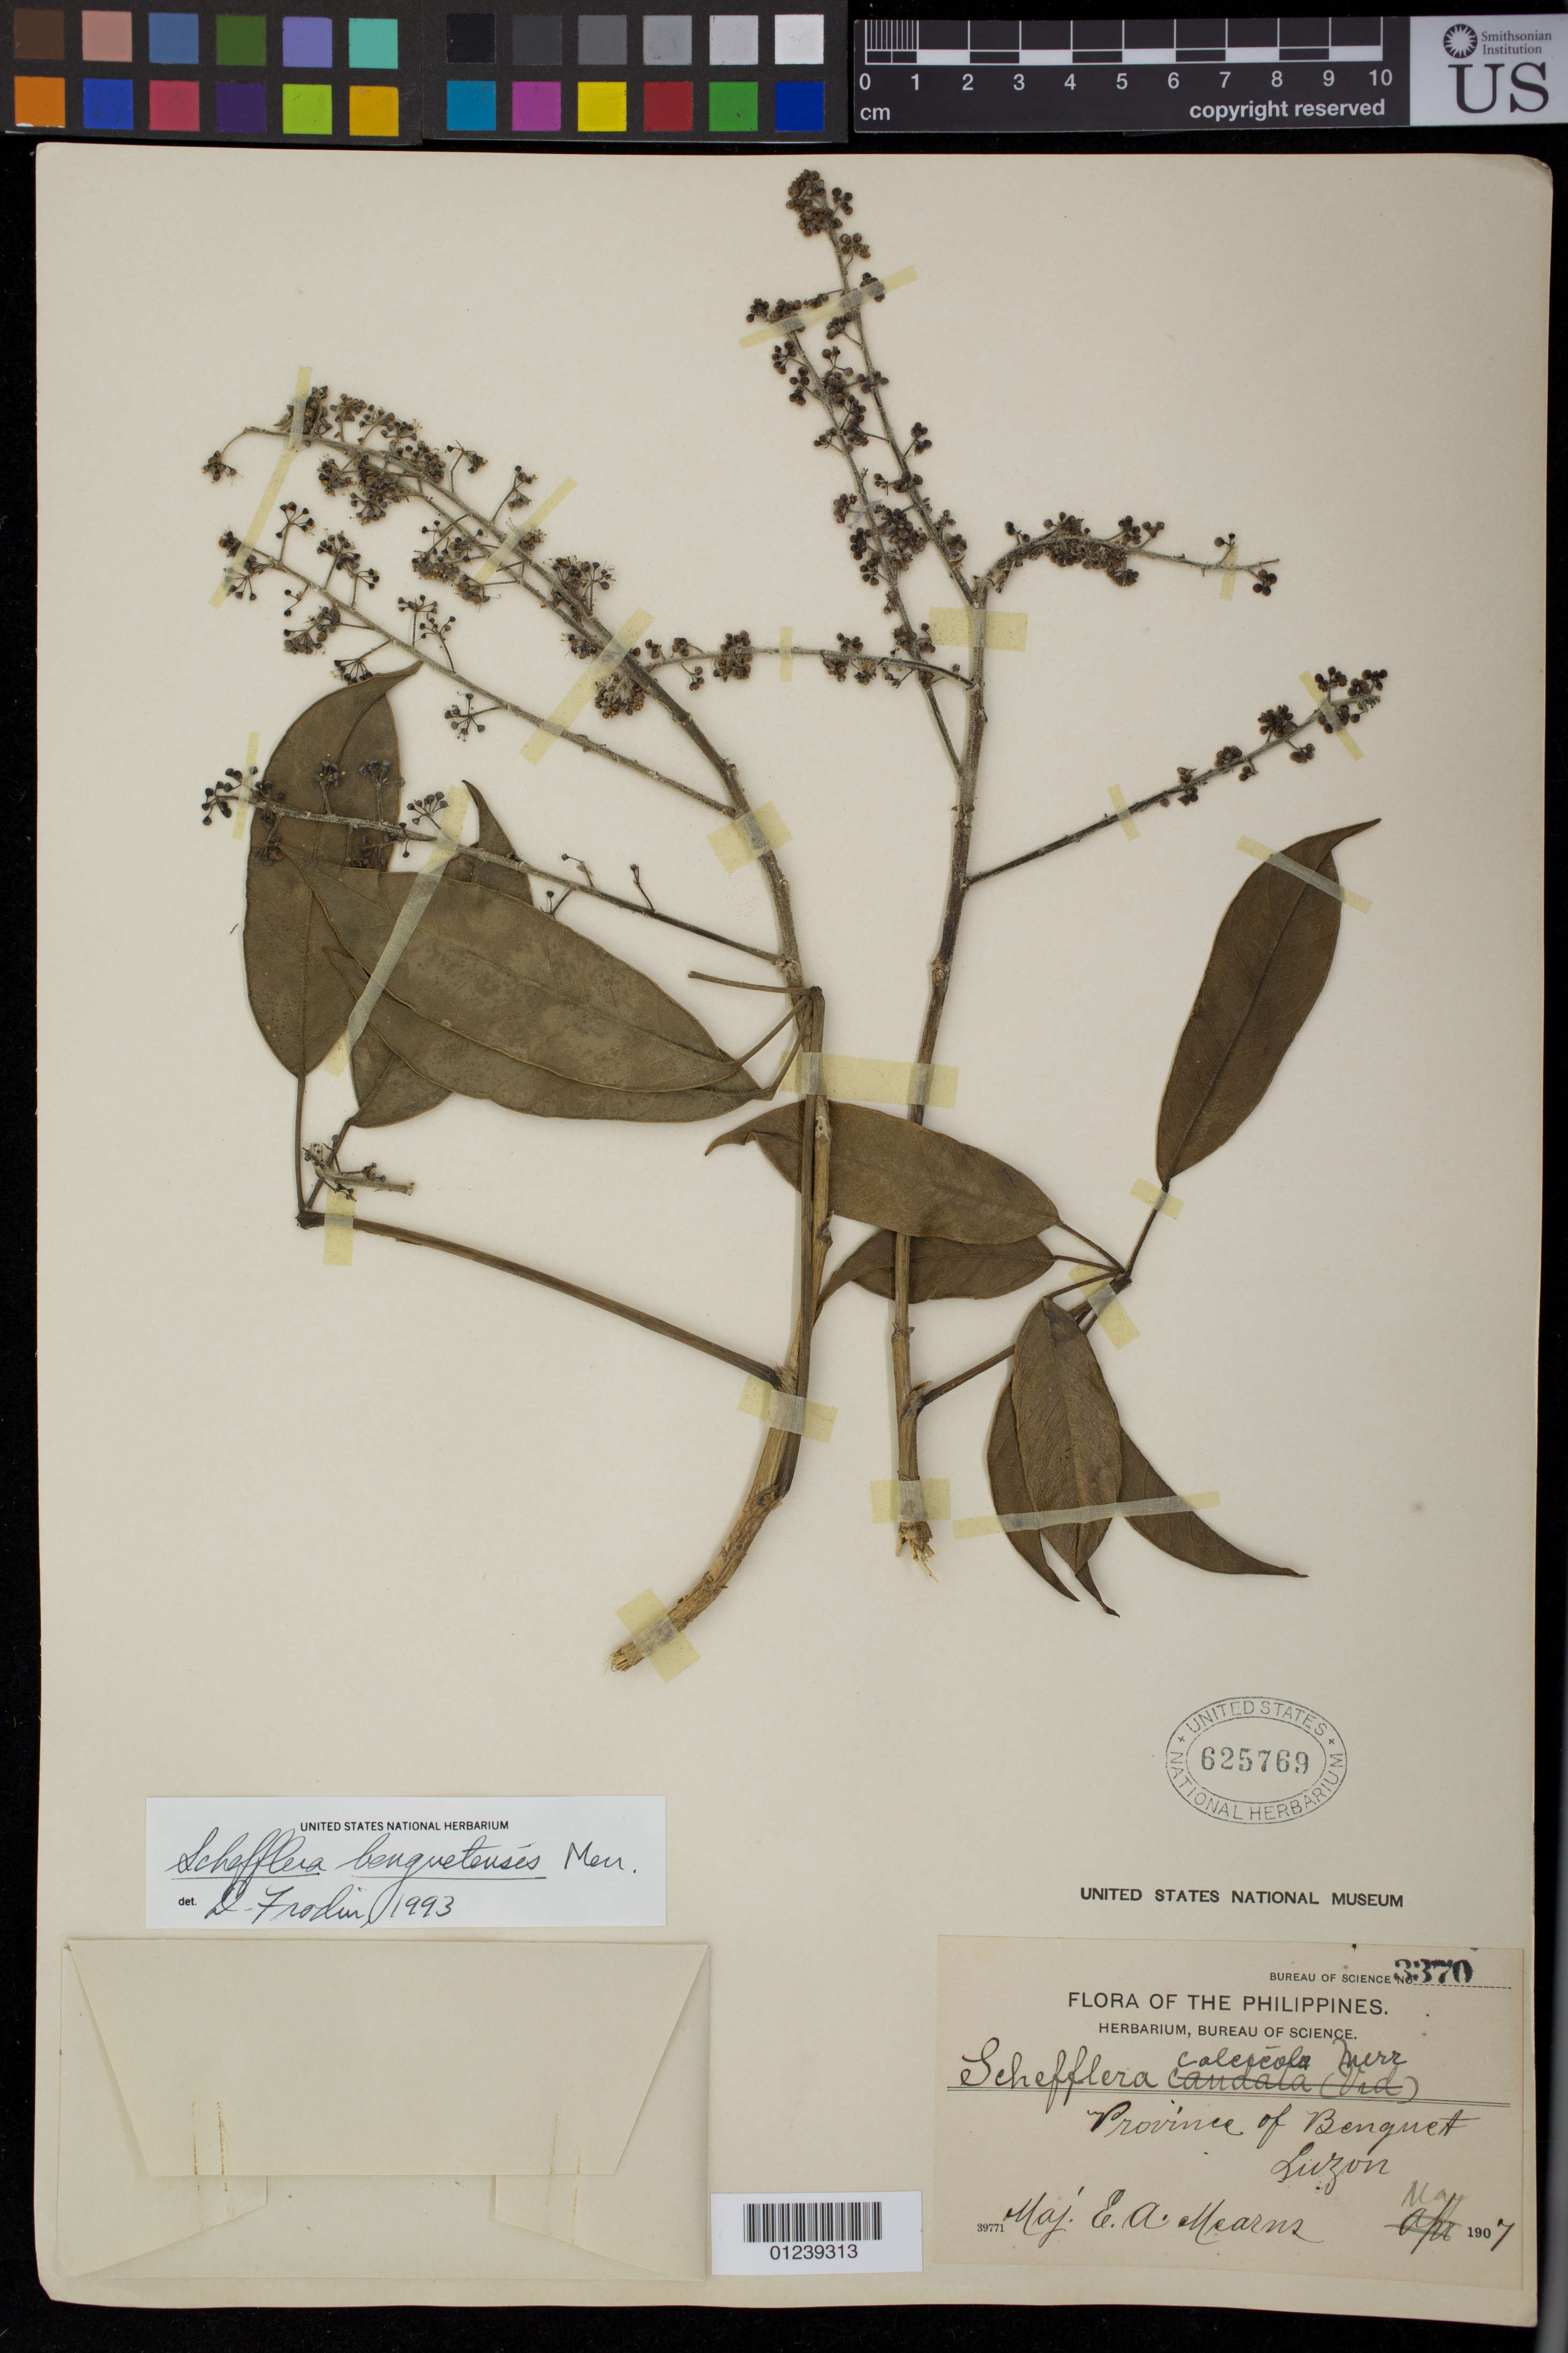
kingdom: Plantae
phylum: Tracheophyta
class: Magnoliopsida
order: Apiales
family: Araliaceae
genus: Schefflera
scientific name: Schefflera benguetensis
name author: Merr.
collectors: E. A. Mearns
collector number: Bur. Sci. 3370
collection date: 1907-05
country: Philippines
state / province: Cordillera (Administrative Region)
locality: Province of Benguet, Luzon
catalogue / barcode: US 625769